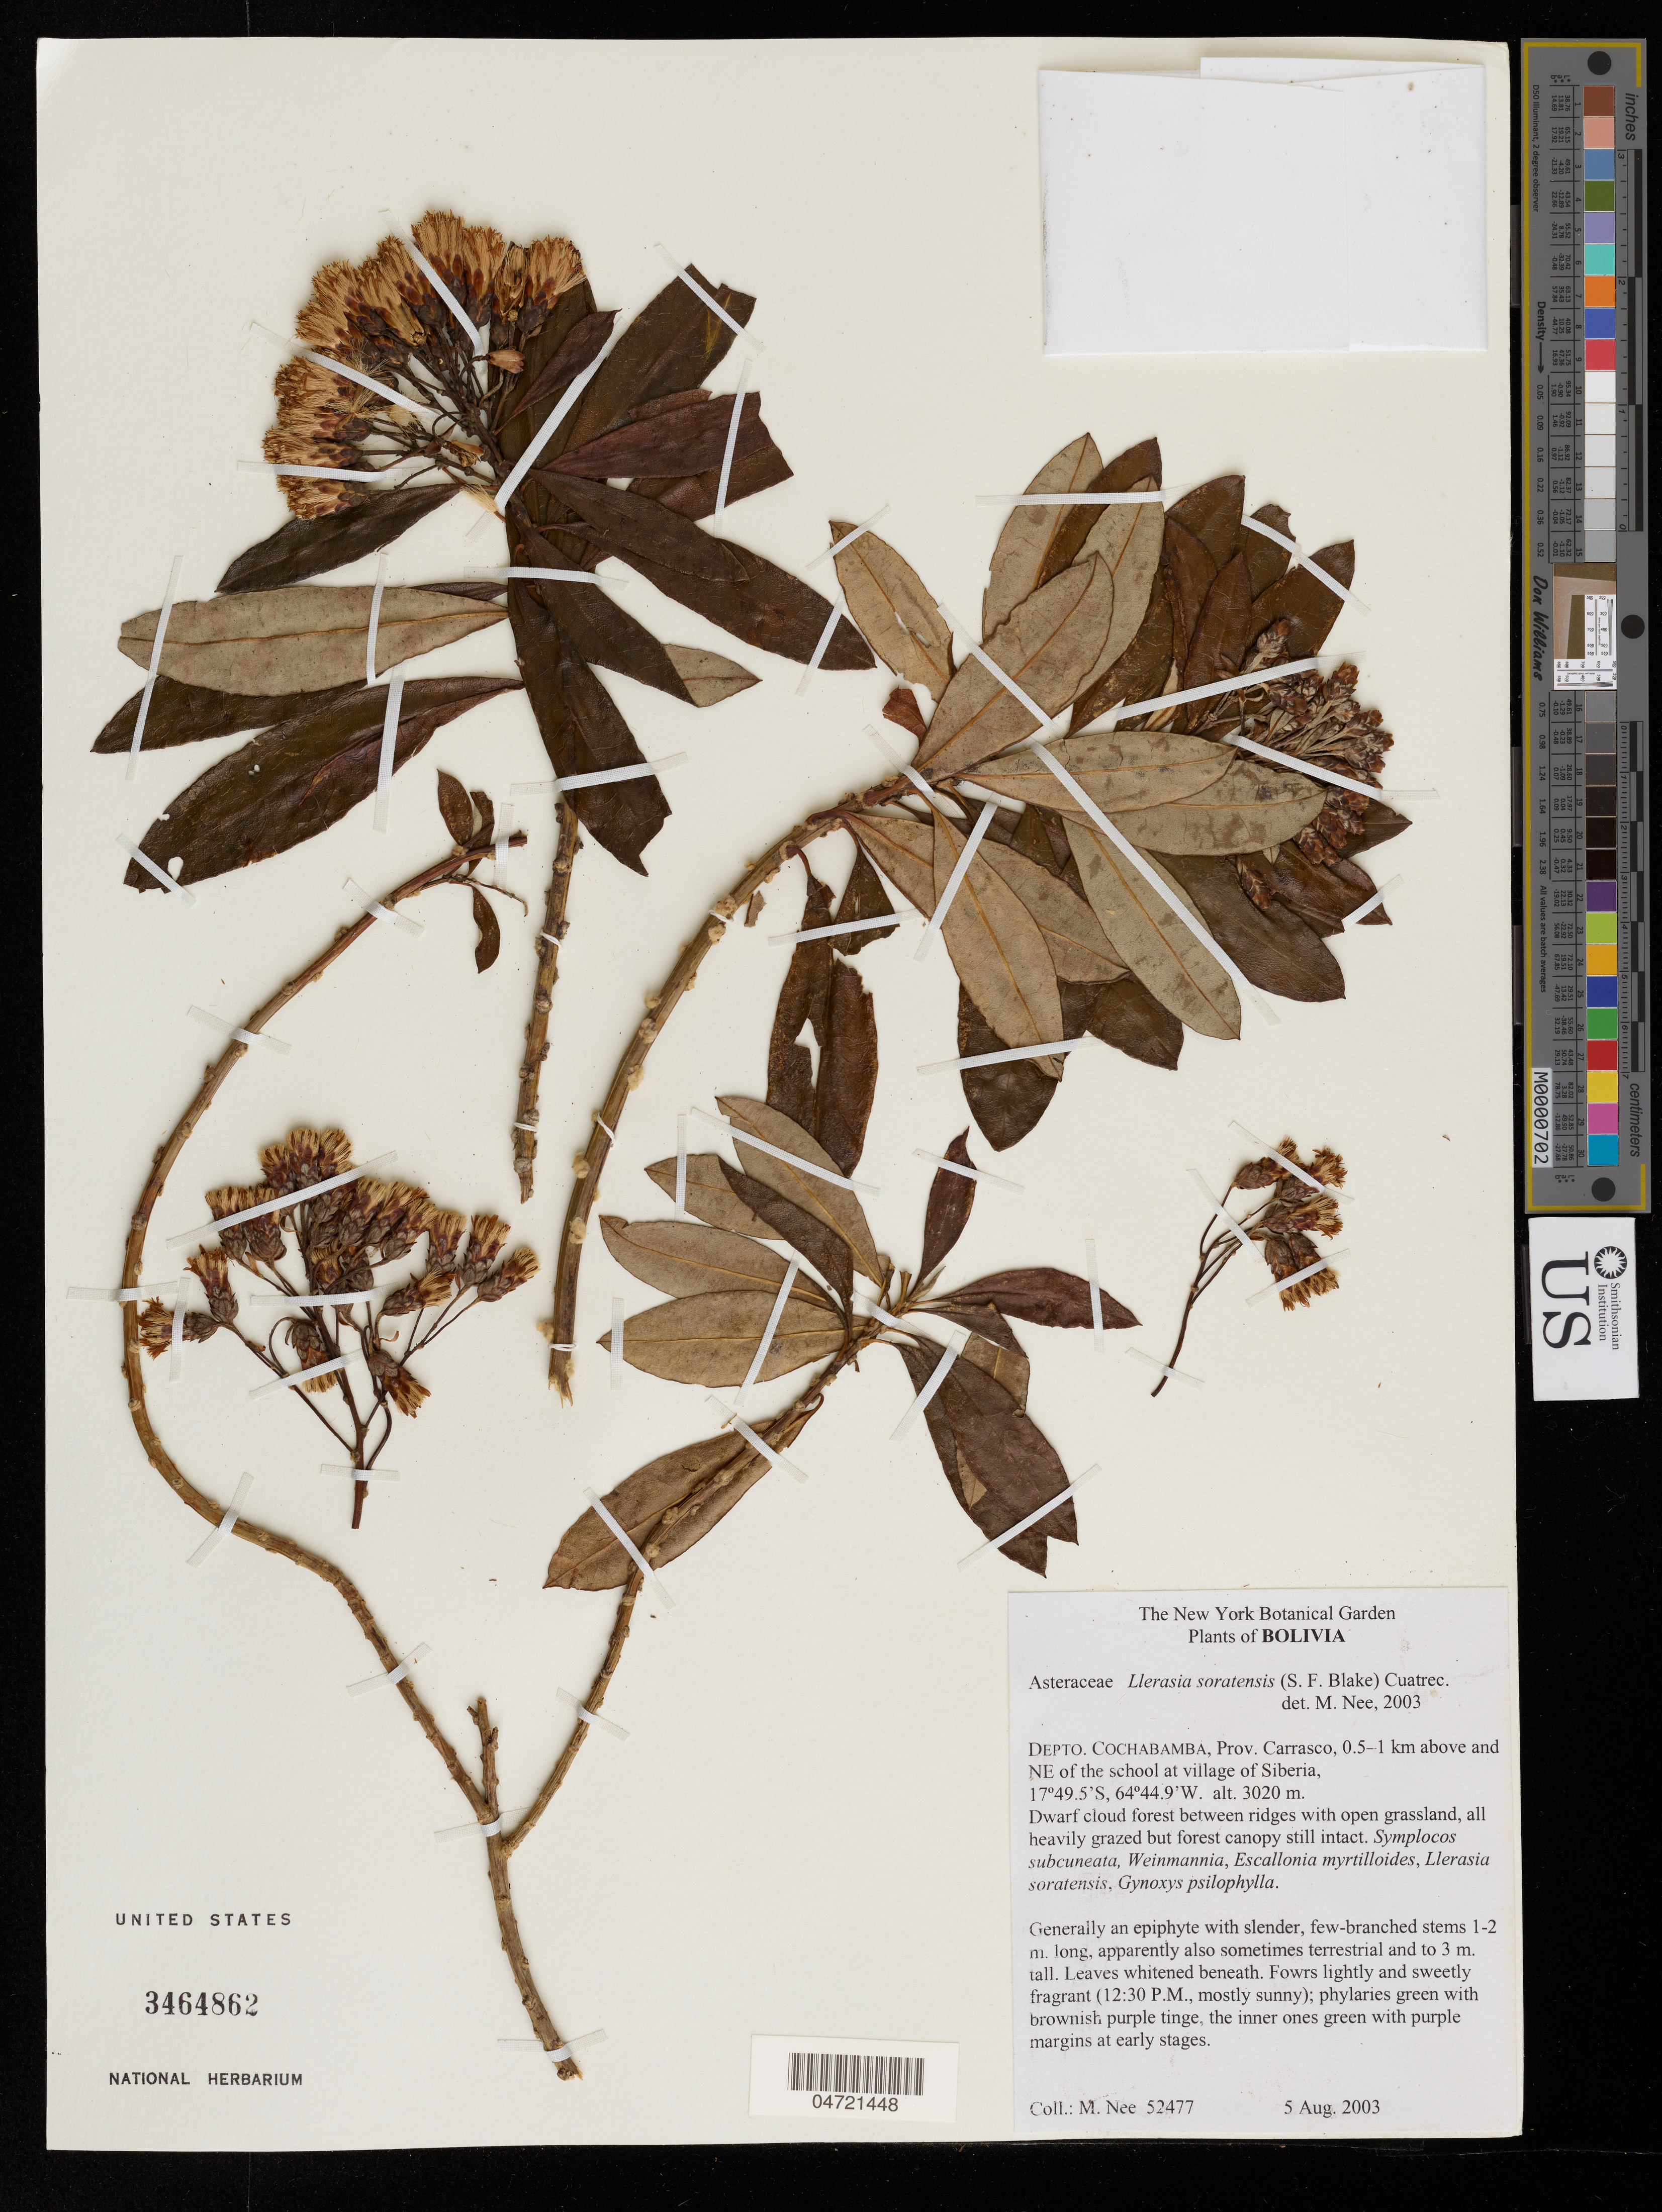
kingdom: Plantae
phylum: Tracheophyta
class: Magnoliopsida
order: Asterales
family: Asteraceae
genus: Llerasia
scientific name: Llerasia soratensis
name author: (S.F. Blake) Cuatrec.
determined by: Nee, M.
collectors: M. Nee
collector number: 52477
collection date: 2003-08-05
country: Bolivia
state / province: Cochabamba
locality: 0.5-1 km above and NE of the school at village of Siberia, Carrasco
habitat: Droft cloud forest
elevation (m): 3020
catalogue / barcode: US 3464862